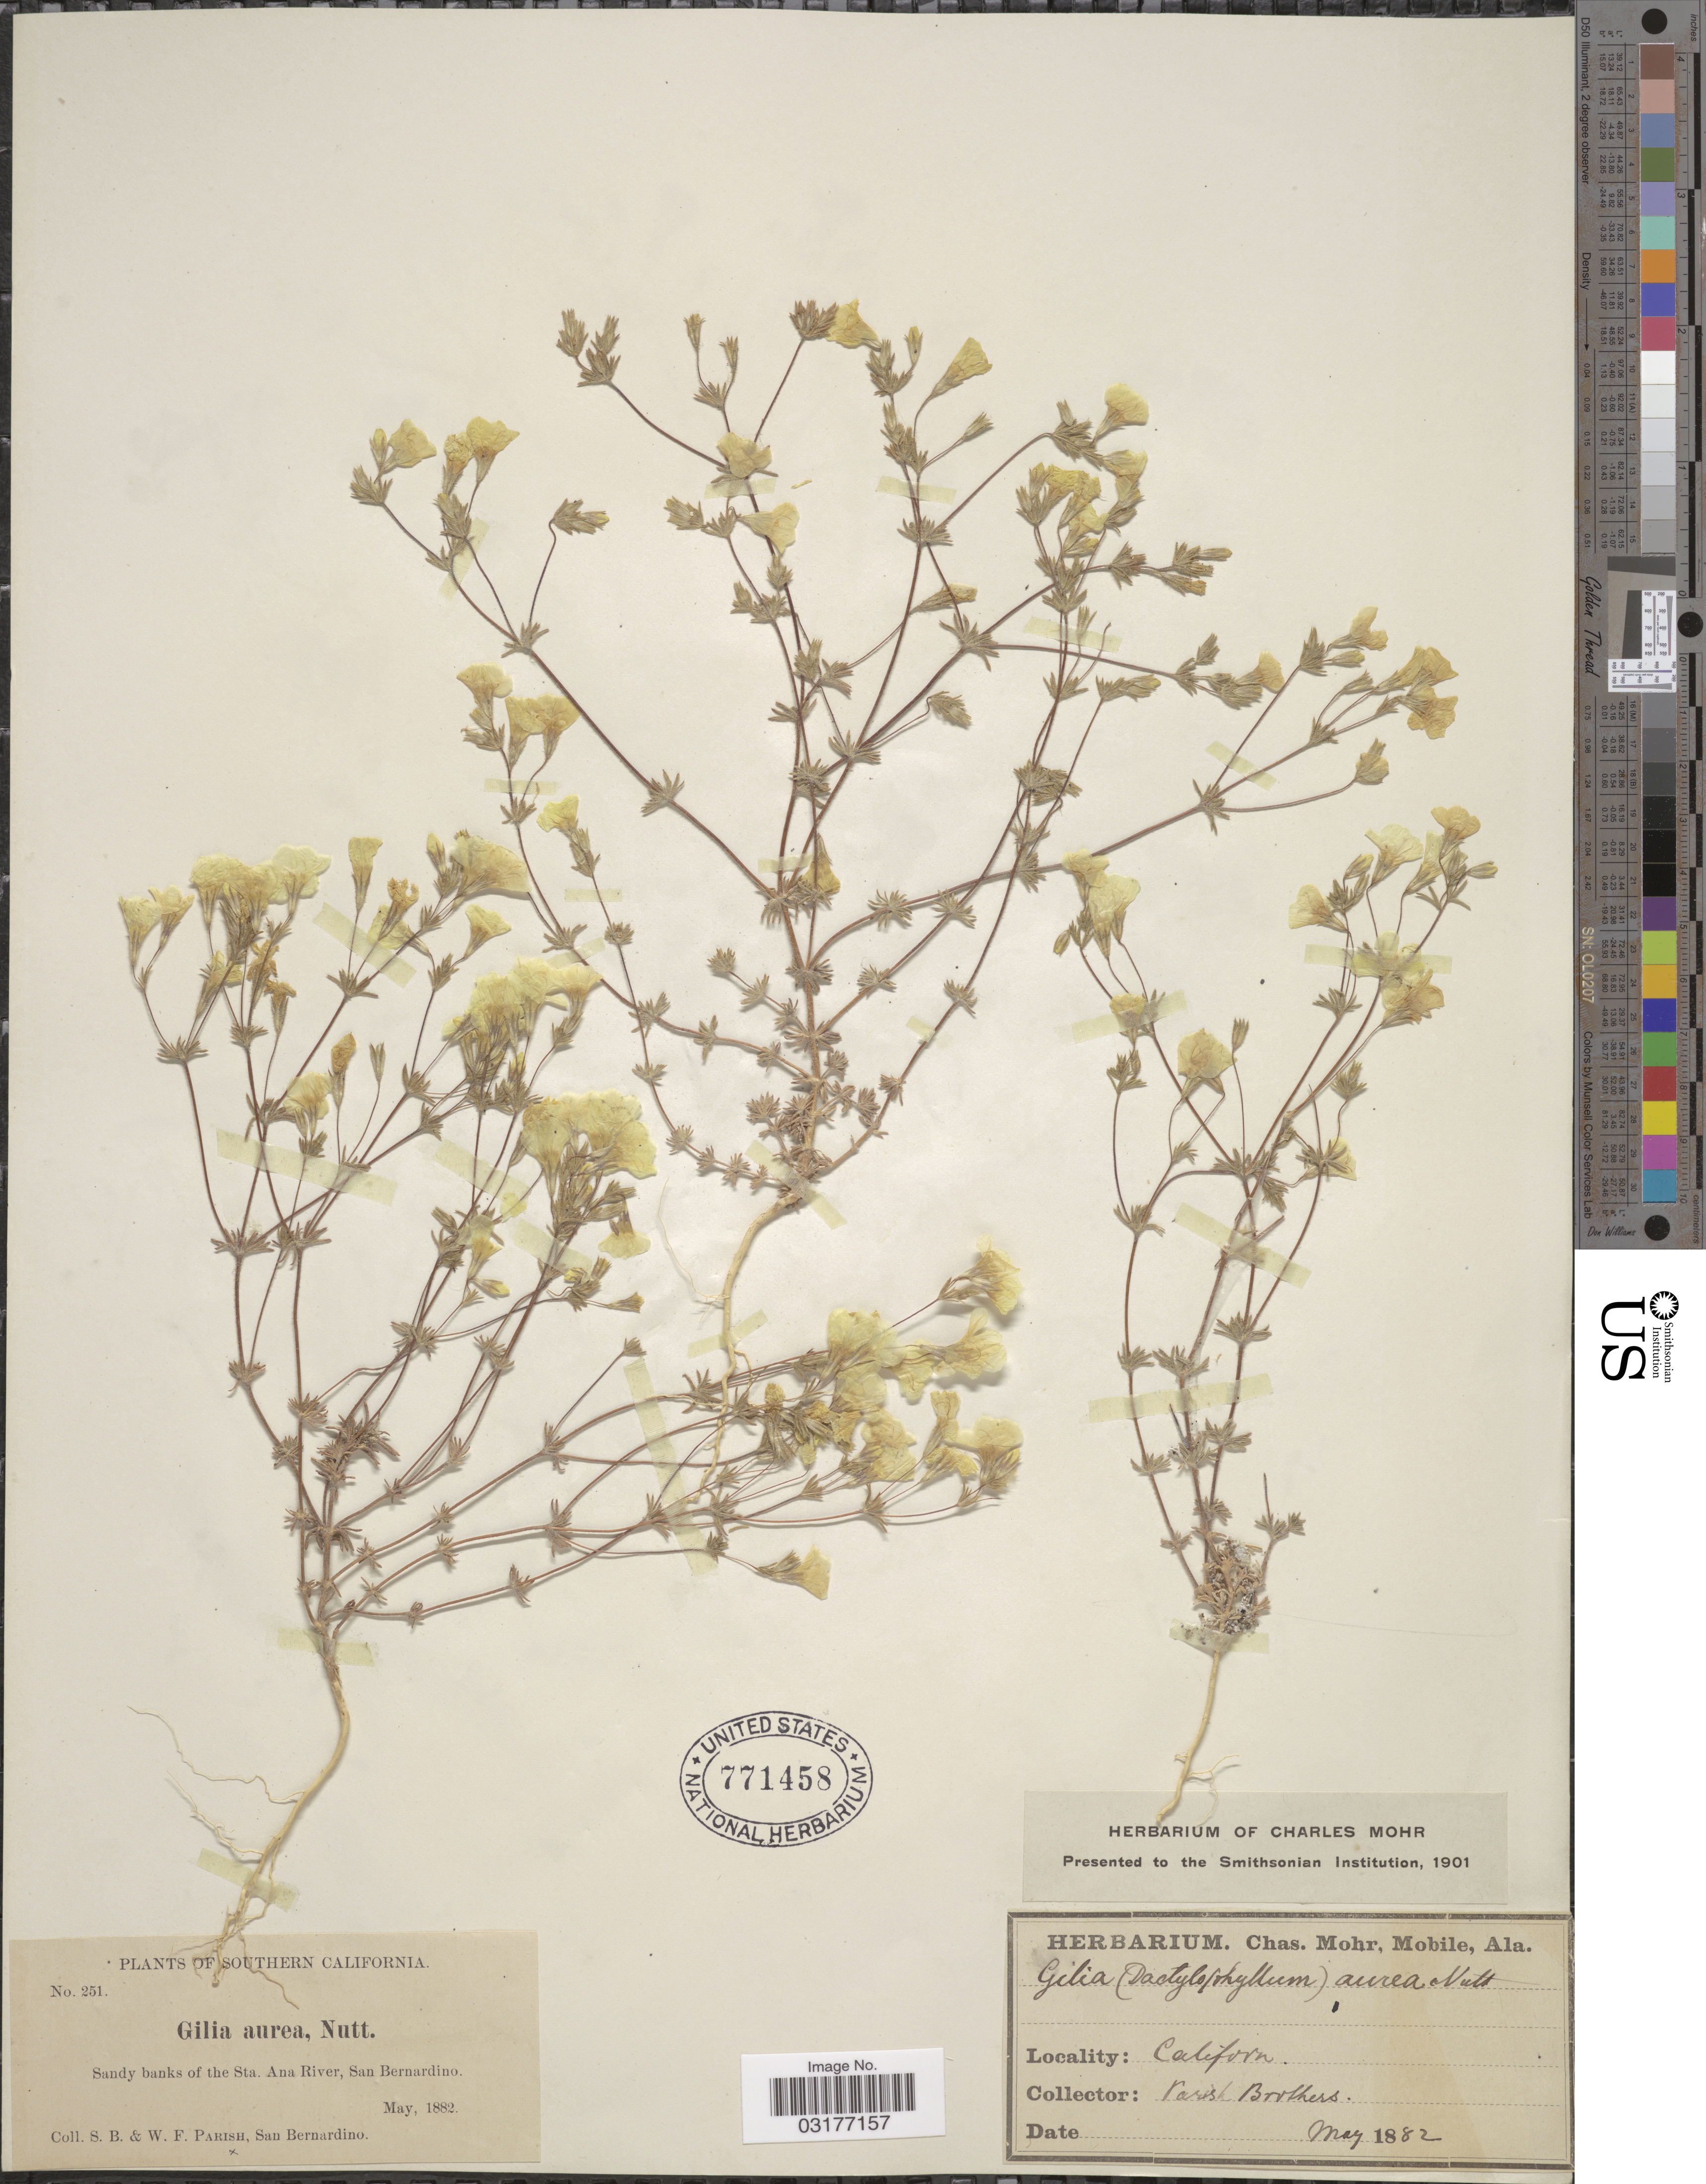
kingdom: Plantae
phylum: Tracheophyta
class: Magnoliopsida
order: Ericales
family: Polemoniaceae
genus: Leptosiphon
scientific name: Leptosiphon chrysanthus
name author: J.M. Porter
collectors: S. B. Parish & W. F. Parish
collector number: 251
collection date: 1882-05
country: United States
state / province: California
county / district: San Bernardino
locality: Southern California. Sandy banks of the Sta. Ana River, San Bernardino.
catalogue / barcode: US 771458